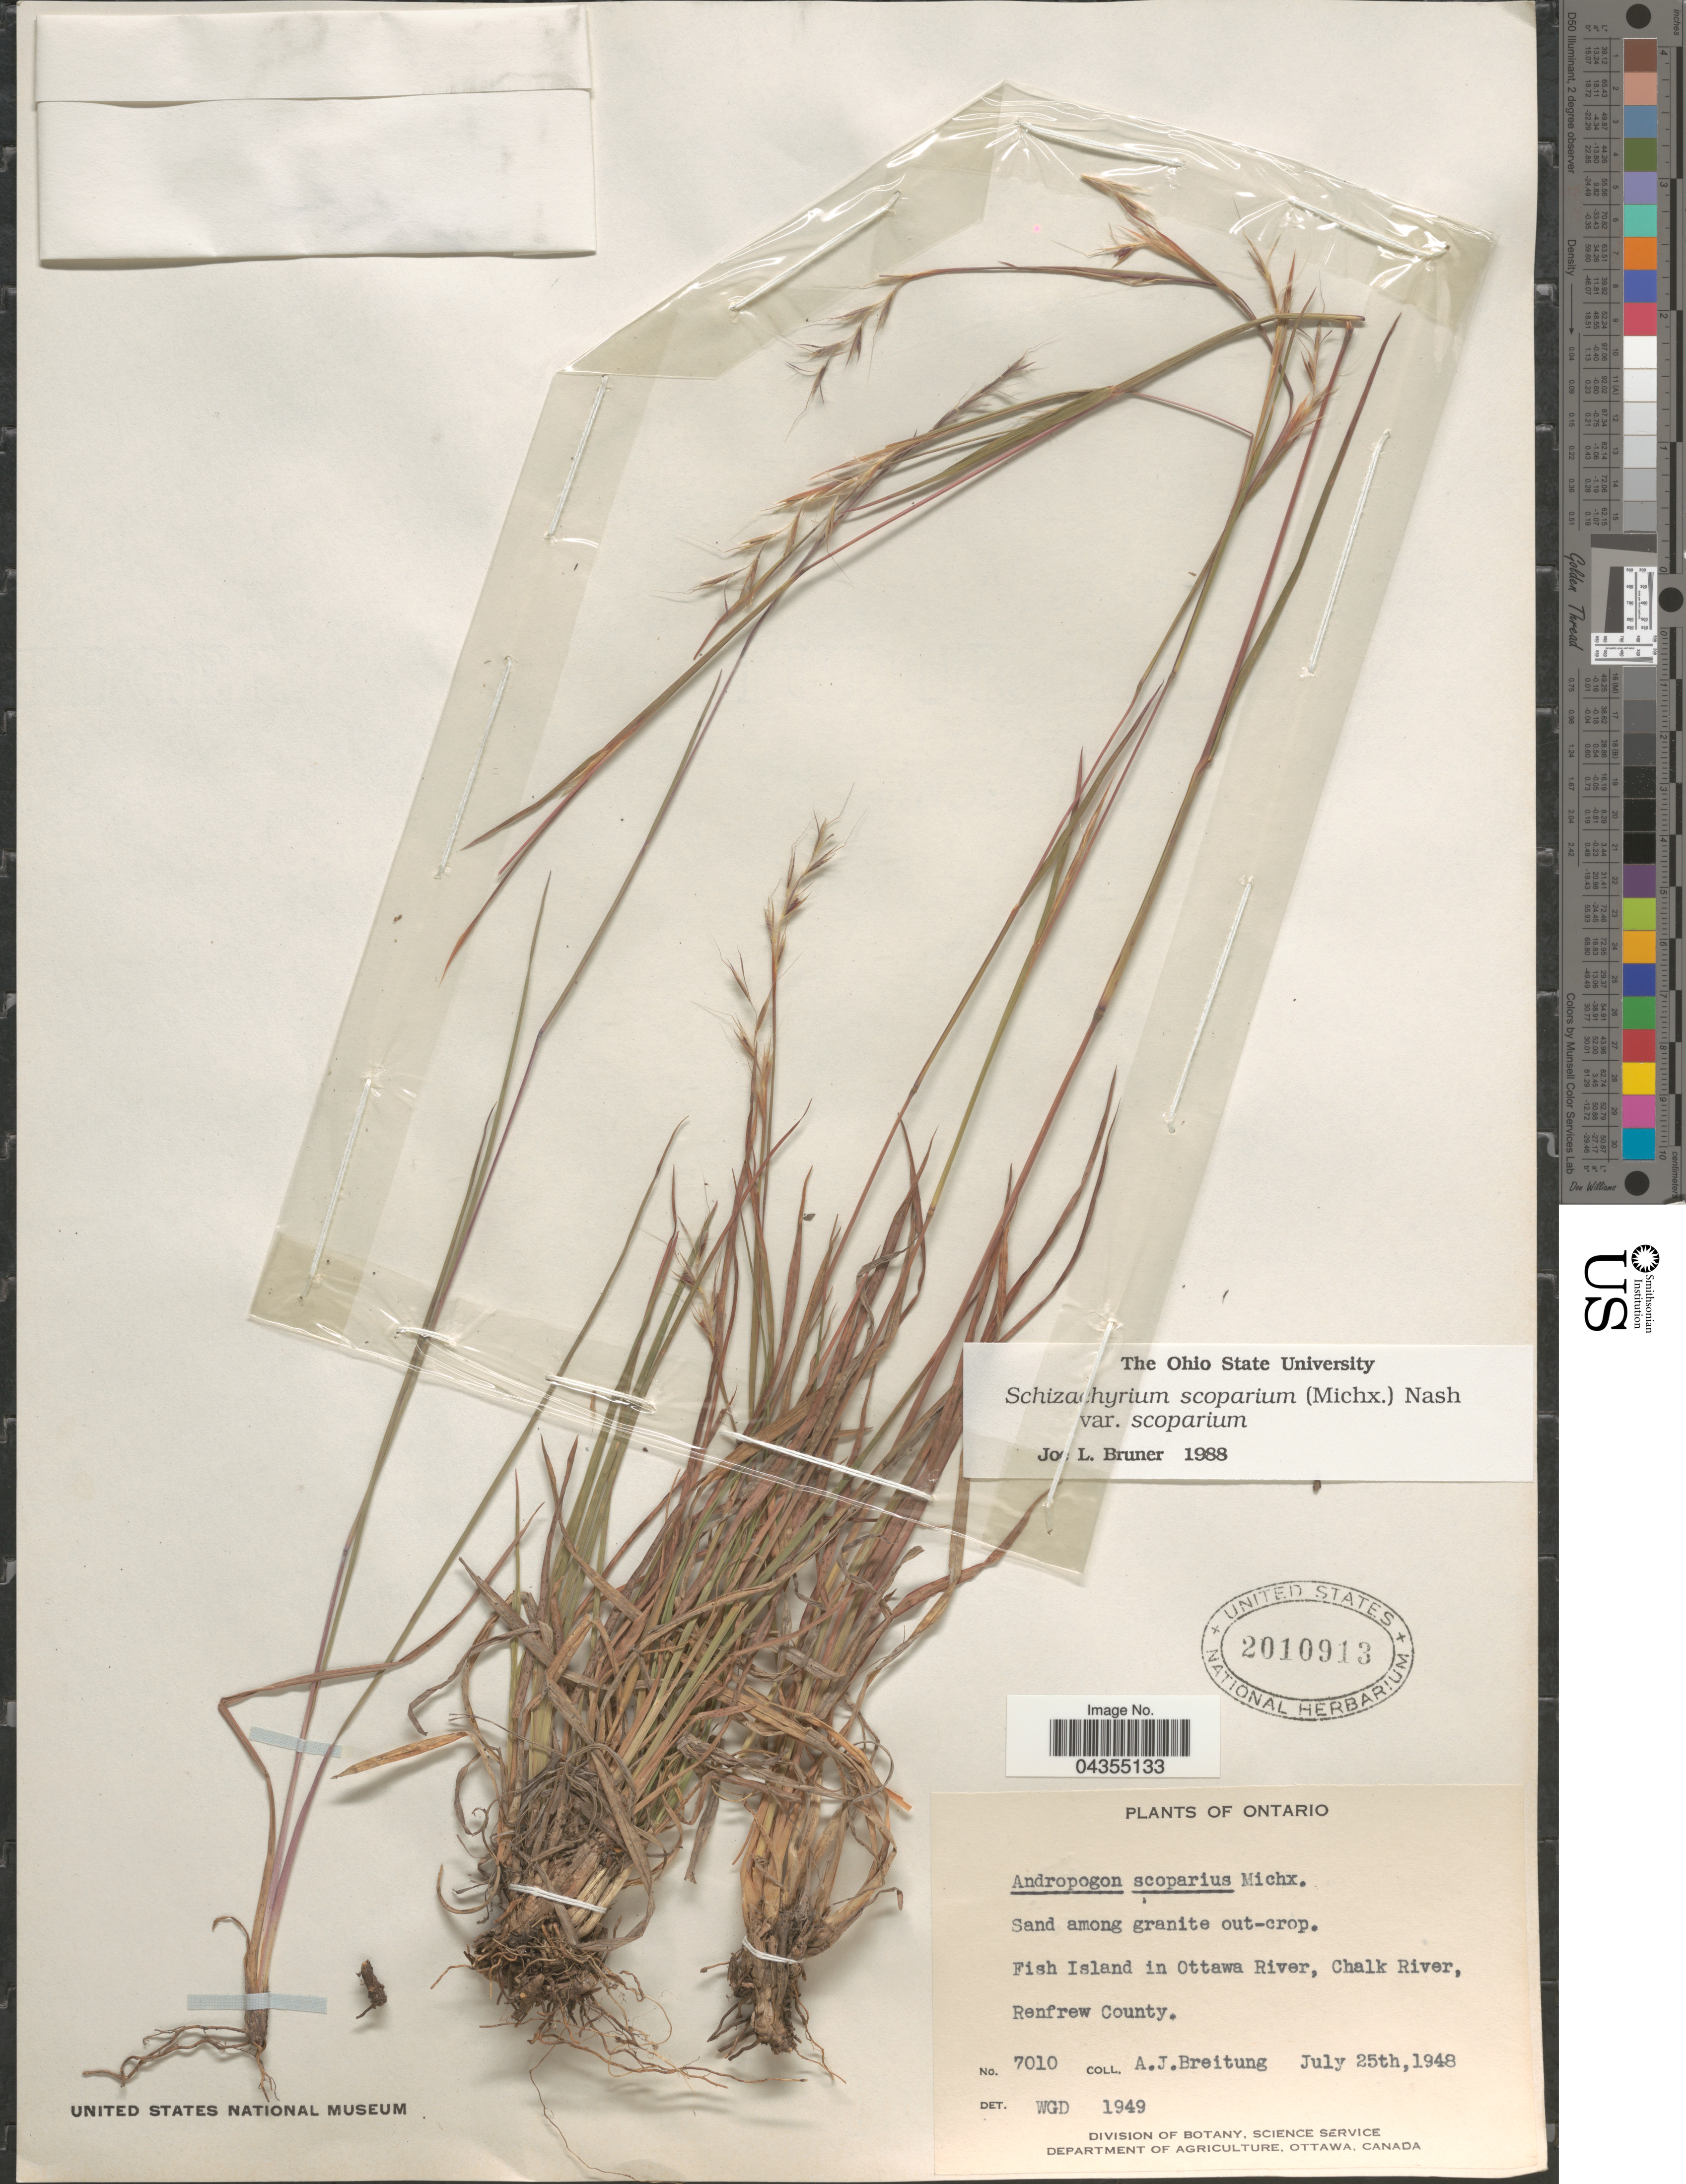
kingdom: Plantae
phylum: Tracheophyta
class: Liliopsida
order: Poales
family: Poaceae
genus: Schizachyrium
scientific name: Schizachyrium scoparium var. scoparium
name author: (Michx.) Nash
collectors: A. Breitung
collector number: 7010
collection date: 1948-07-25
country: Canada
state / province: Ontario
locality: Fish Island in Ottawa River, Chalk River, Renfrew County.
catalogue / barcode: US 2010913